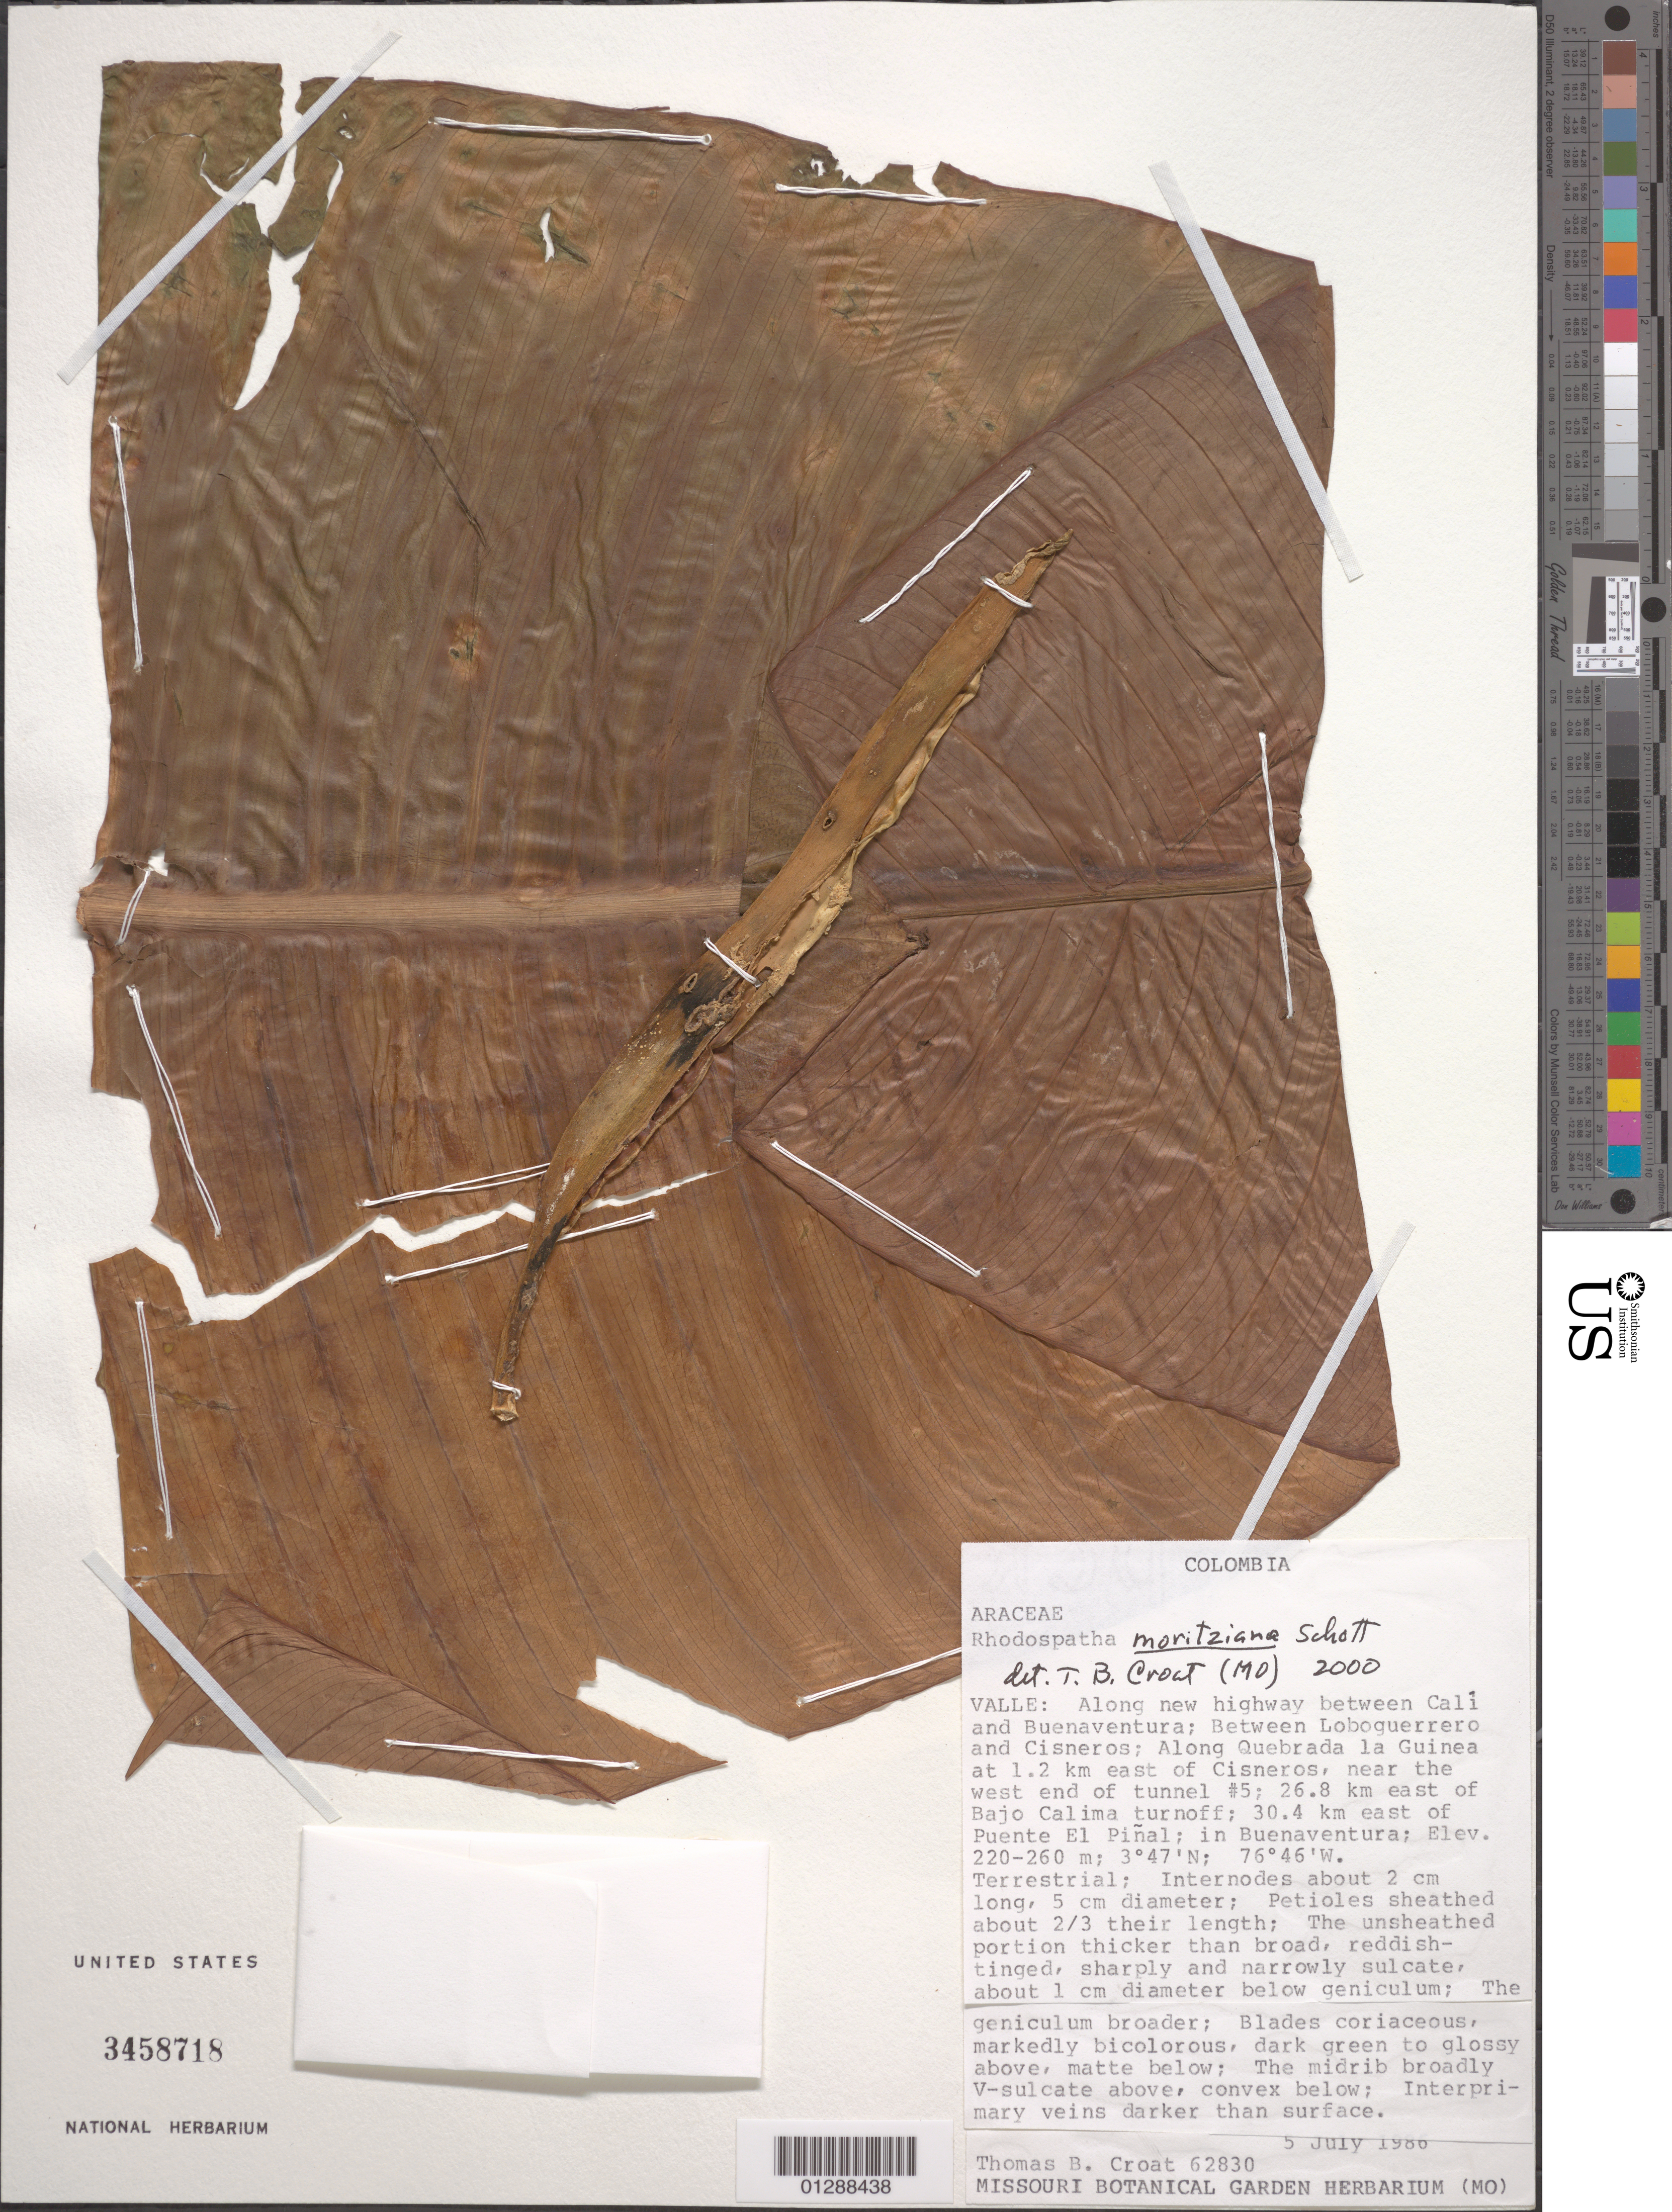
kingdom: Plantae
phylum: Tracheophyta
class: Liliopsida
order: Alismatales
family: Araceae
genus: Rhodospatha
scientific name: Rhodospatha moritziana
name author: Schott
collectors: T. B. Croat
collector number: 62830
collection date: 1986-07-05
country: Colombia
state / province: Valle del Cauca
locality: Valle: Along new highway between Calí and Buenaventura; Between Loboguerrero and Cisneros; Along Quebrada la Guinea at 1.2 km east of Cisneros, near the west end of tunnel #5; 26.8 km east of Bajo Calima turnoff; 30.4 km east of Puente El Piñal; in Buenaventura.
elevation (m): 220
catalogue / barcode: US 3458718